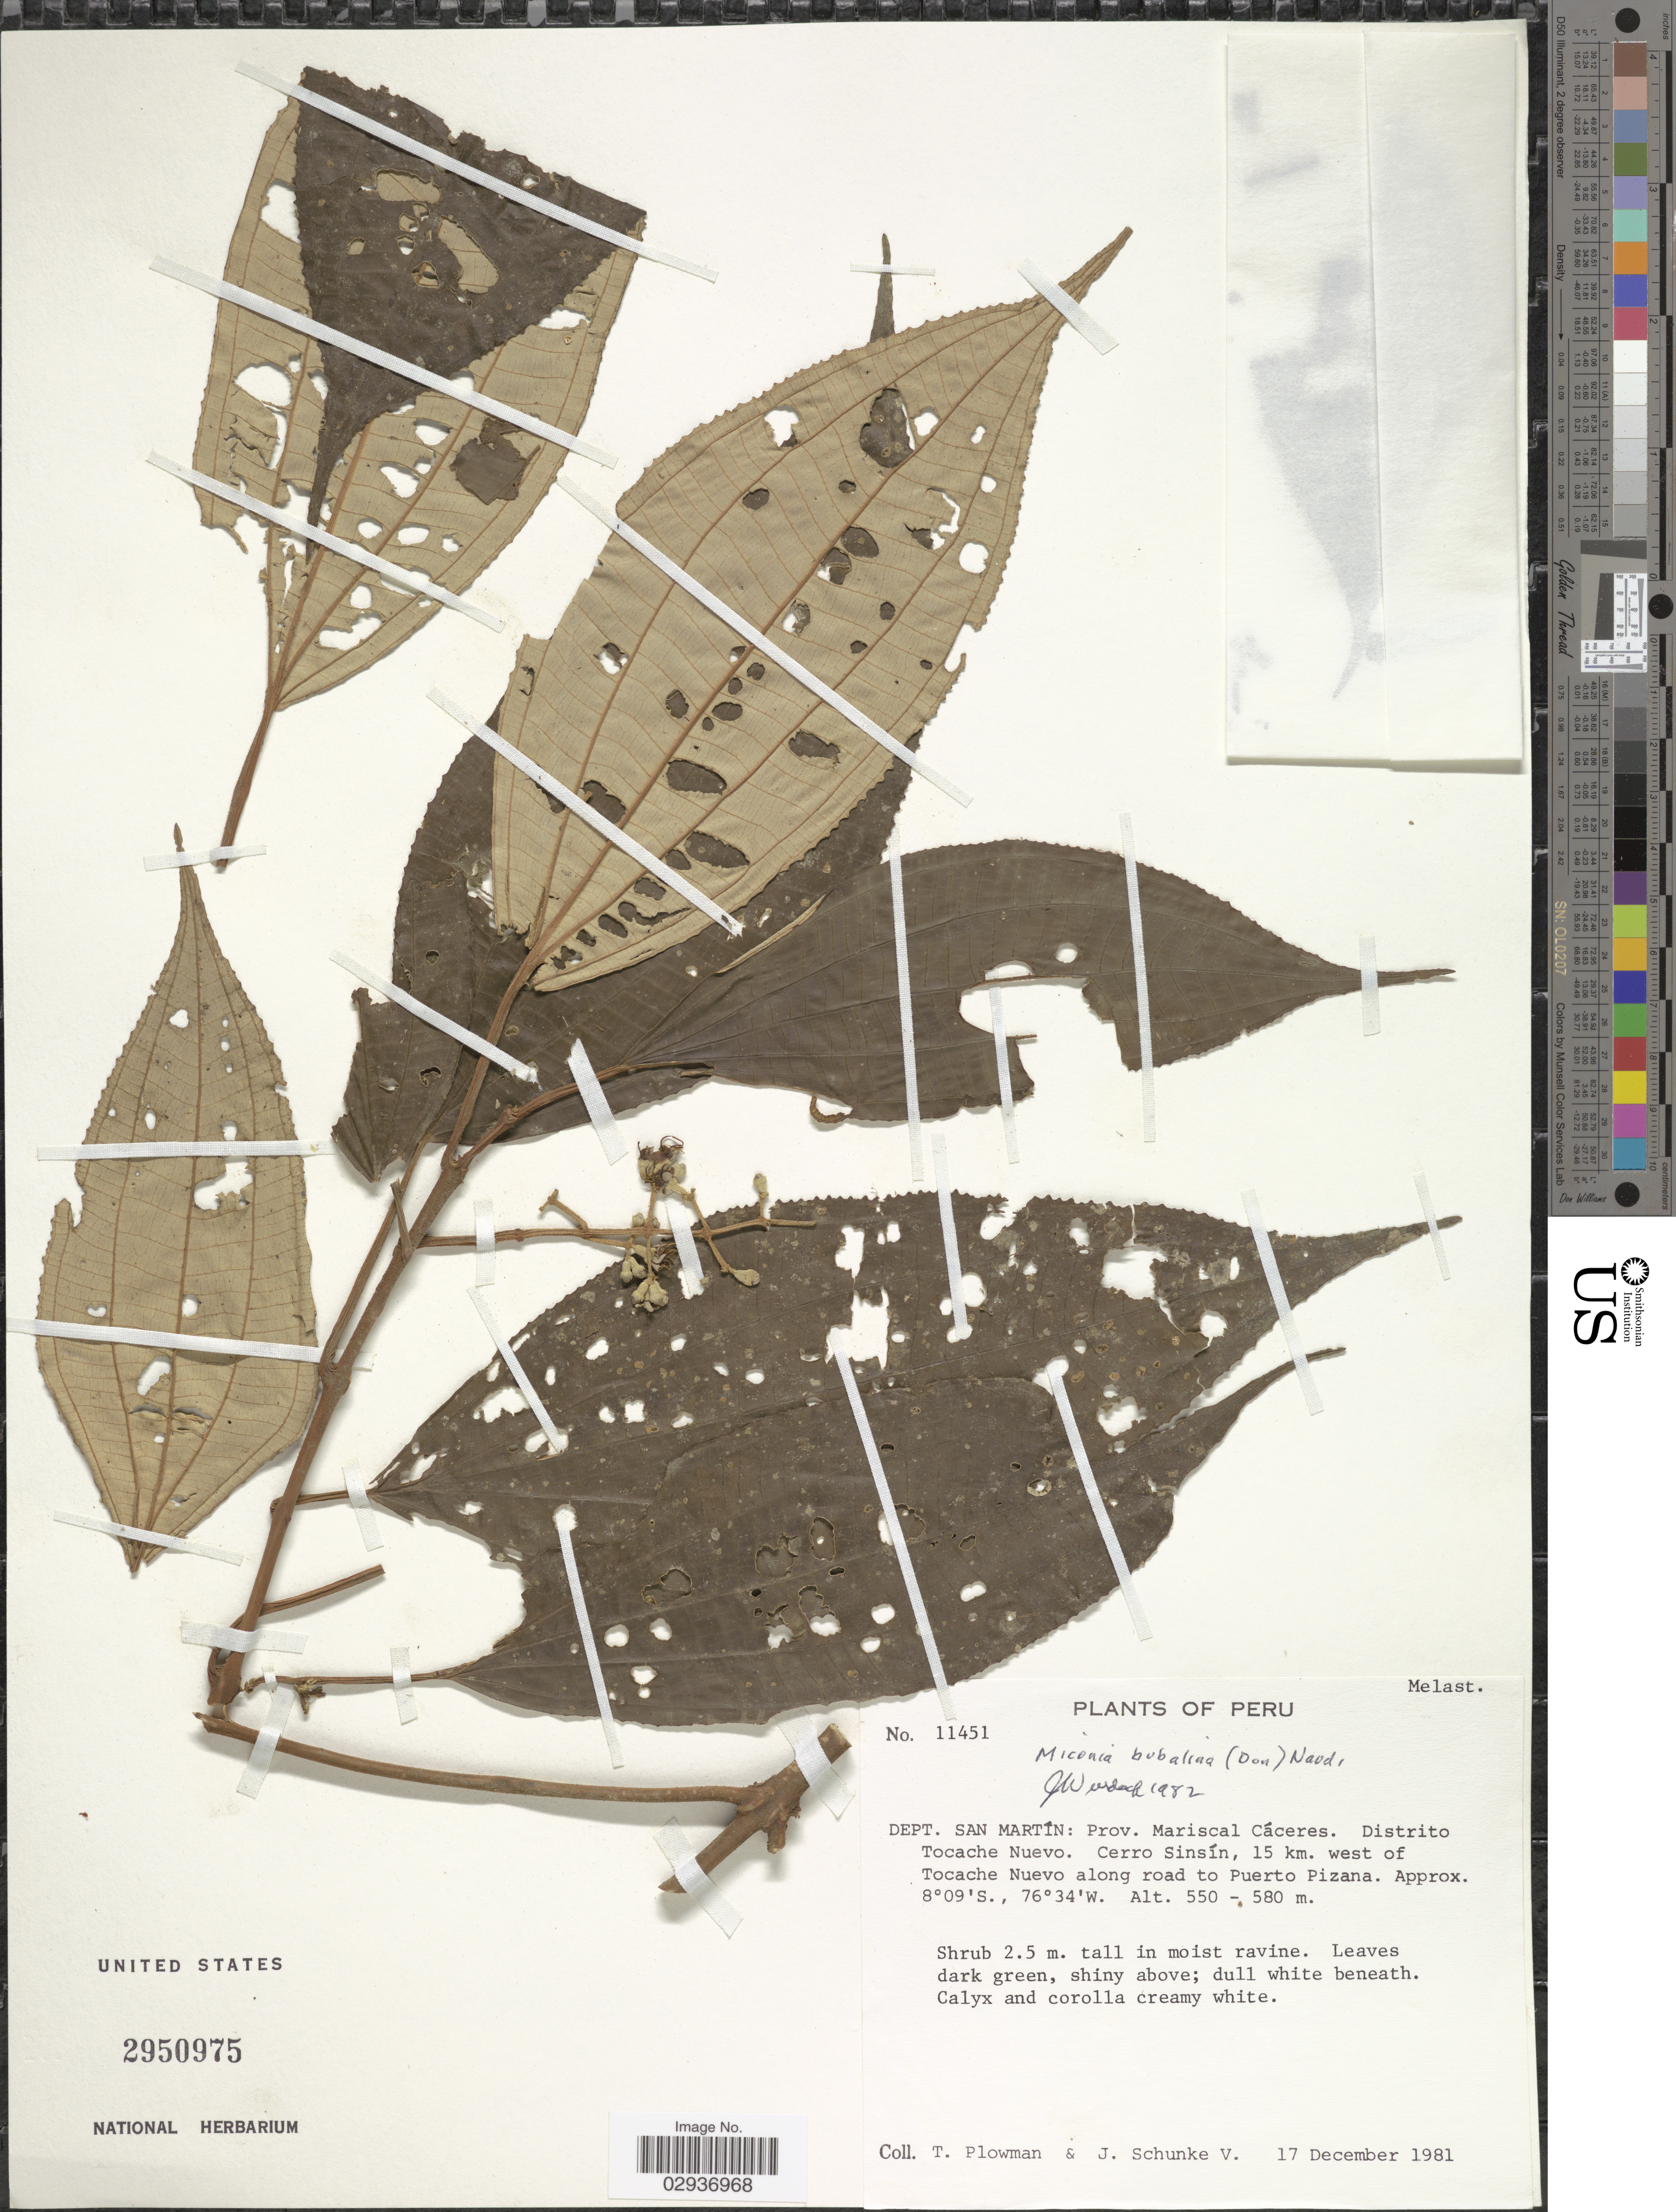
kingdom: Plantae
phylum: Tracheophyta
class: Magnoliopsida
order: Myrtales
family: Melastomataceae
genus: Miconia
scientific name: Miconia bubalina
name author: Naudin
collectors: T. Plowman & J. Schunke Vigo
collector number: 11451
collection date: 1981-12-17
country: Peru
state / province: San Martín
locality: Dept. San Martín: Prov. Mariscal Cáceres. Distrito Tocache Nuevo. Cerro Sinsín, 15 km. west of Tocache Nuevo along road to Puerto Pizana.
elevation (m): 550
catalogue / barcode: US 2950975